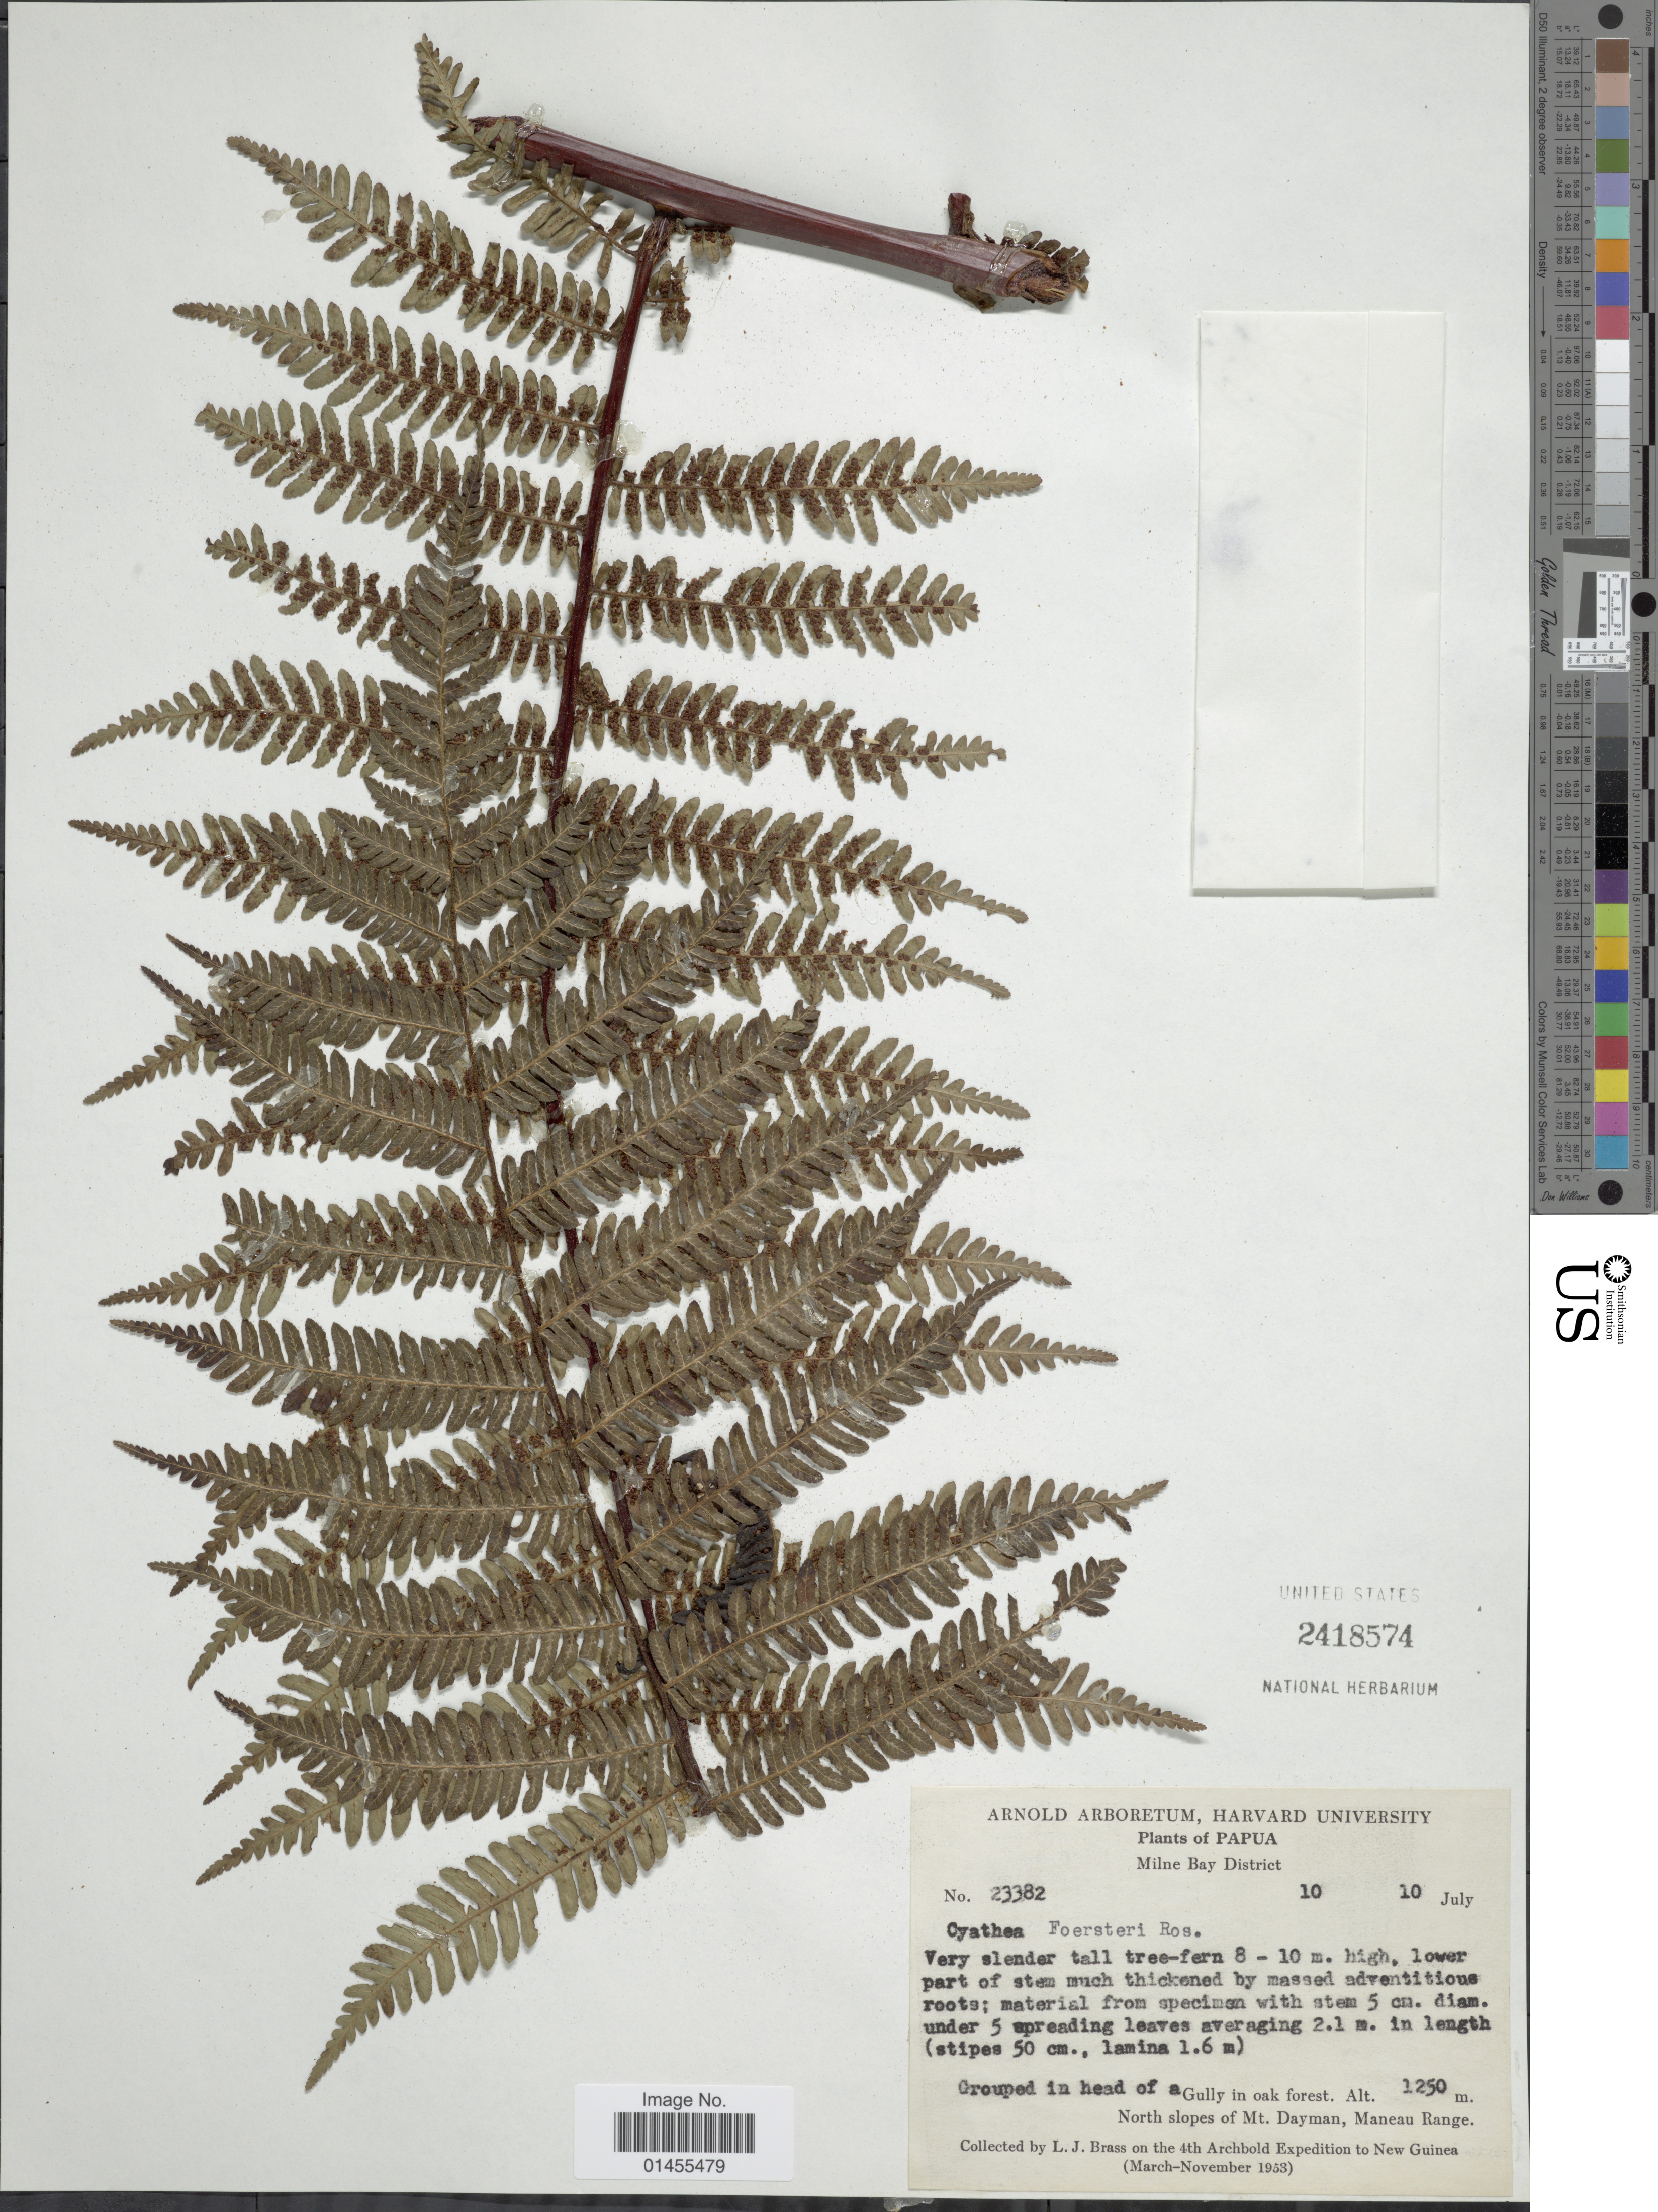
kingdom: Plantae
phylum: Tracheophyta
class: Polypodiopsida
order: Cyatheales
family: Cyatheaceae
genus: Alsophila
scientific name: Alsophila foersteri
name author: (Rosenst.) R.M. Tryon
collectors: L. J. Brass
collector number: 23382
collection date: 1953-07-10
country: Papua New Guinea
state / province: Milne Bay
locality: New Guinea, Gully in Oak forest. North slopes of Mt. Dayman, Maneau Range.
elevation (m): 1250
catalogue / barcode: US 2418574